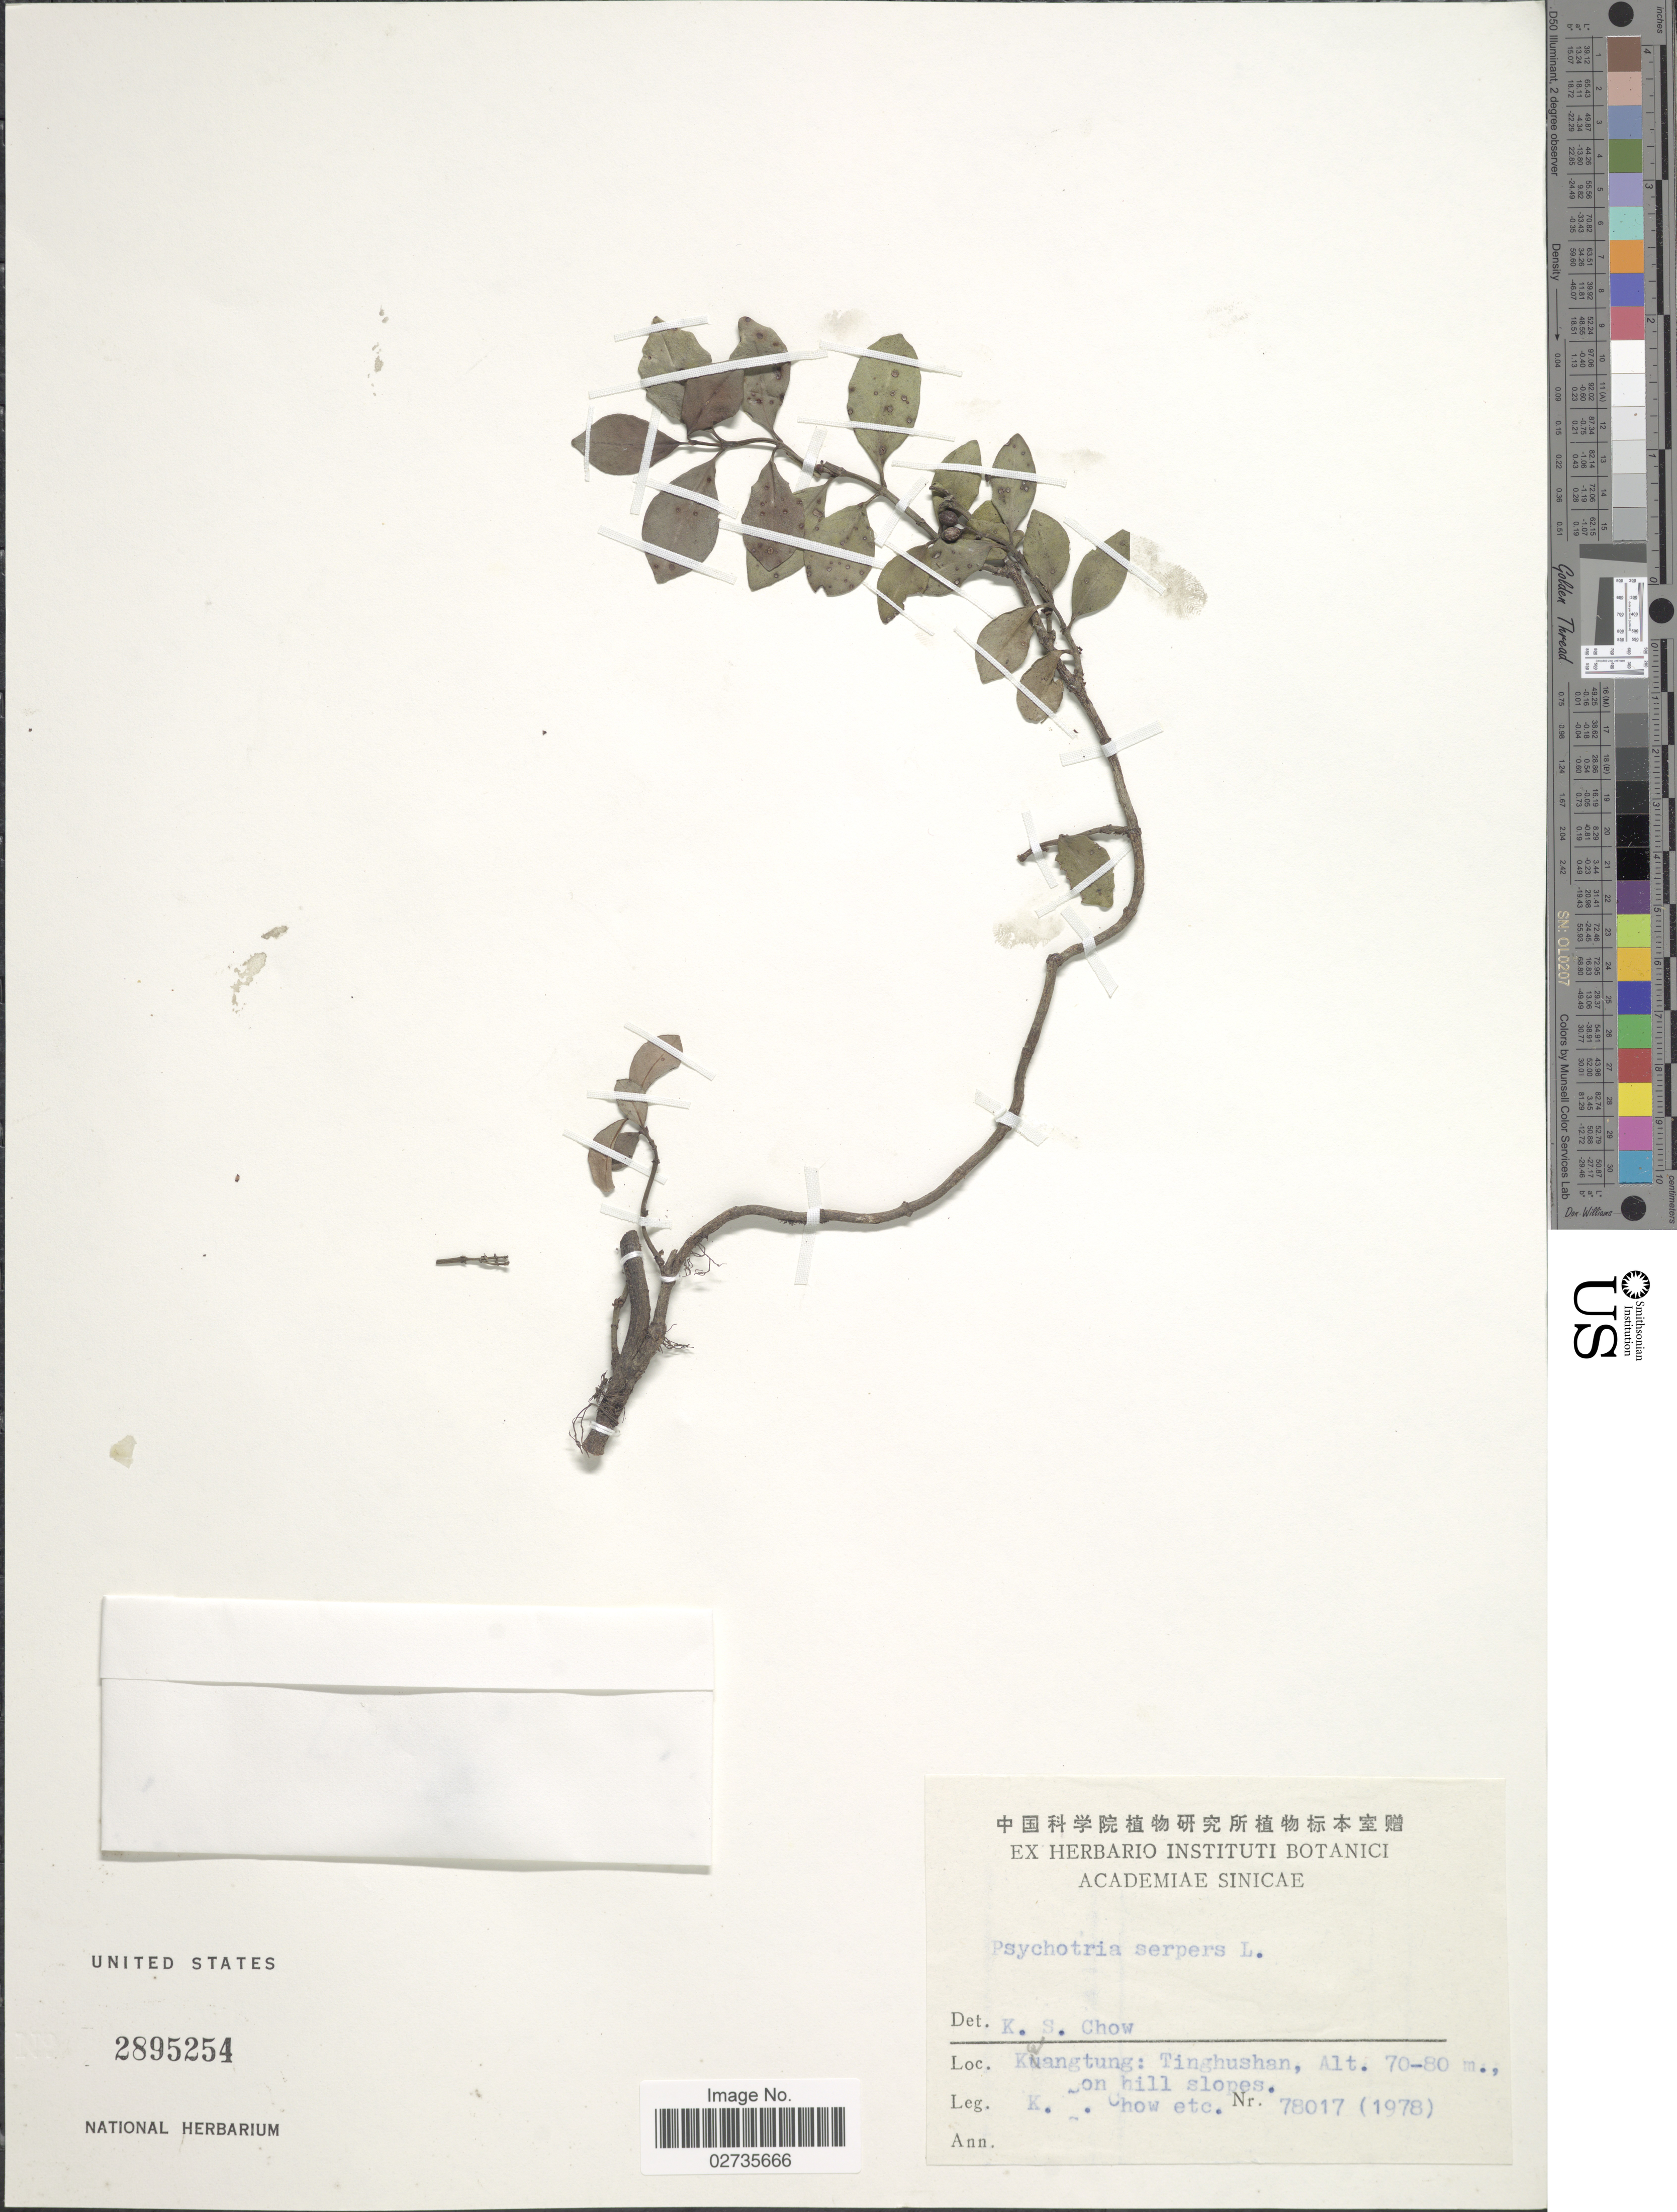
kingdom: Plantae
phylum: Tracheophyta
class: Magnoliopsida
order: Gentianales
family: Rubiaceae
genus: Psychotria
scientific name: Psychotria serpens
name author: L.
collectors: K. Chow & et al.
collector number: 78017 (1978)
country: China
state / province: Guangdong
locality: Kwangtung: Tinghushan, on hill slopes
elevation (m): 70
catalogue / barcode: US 2895254